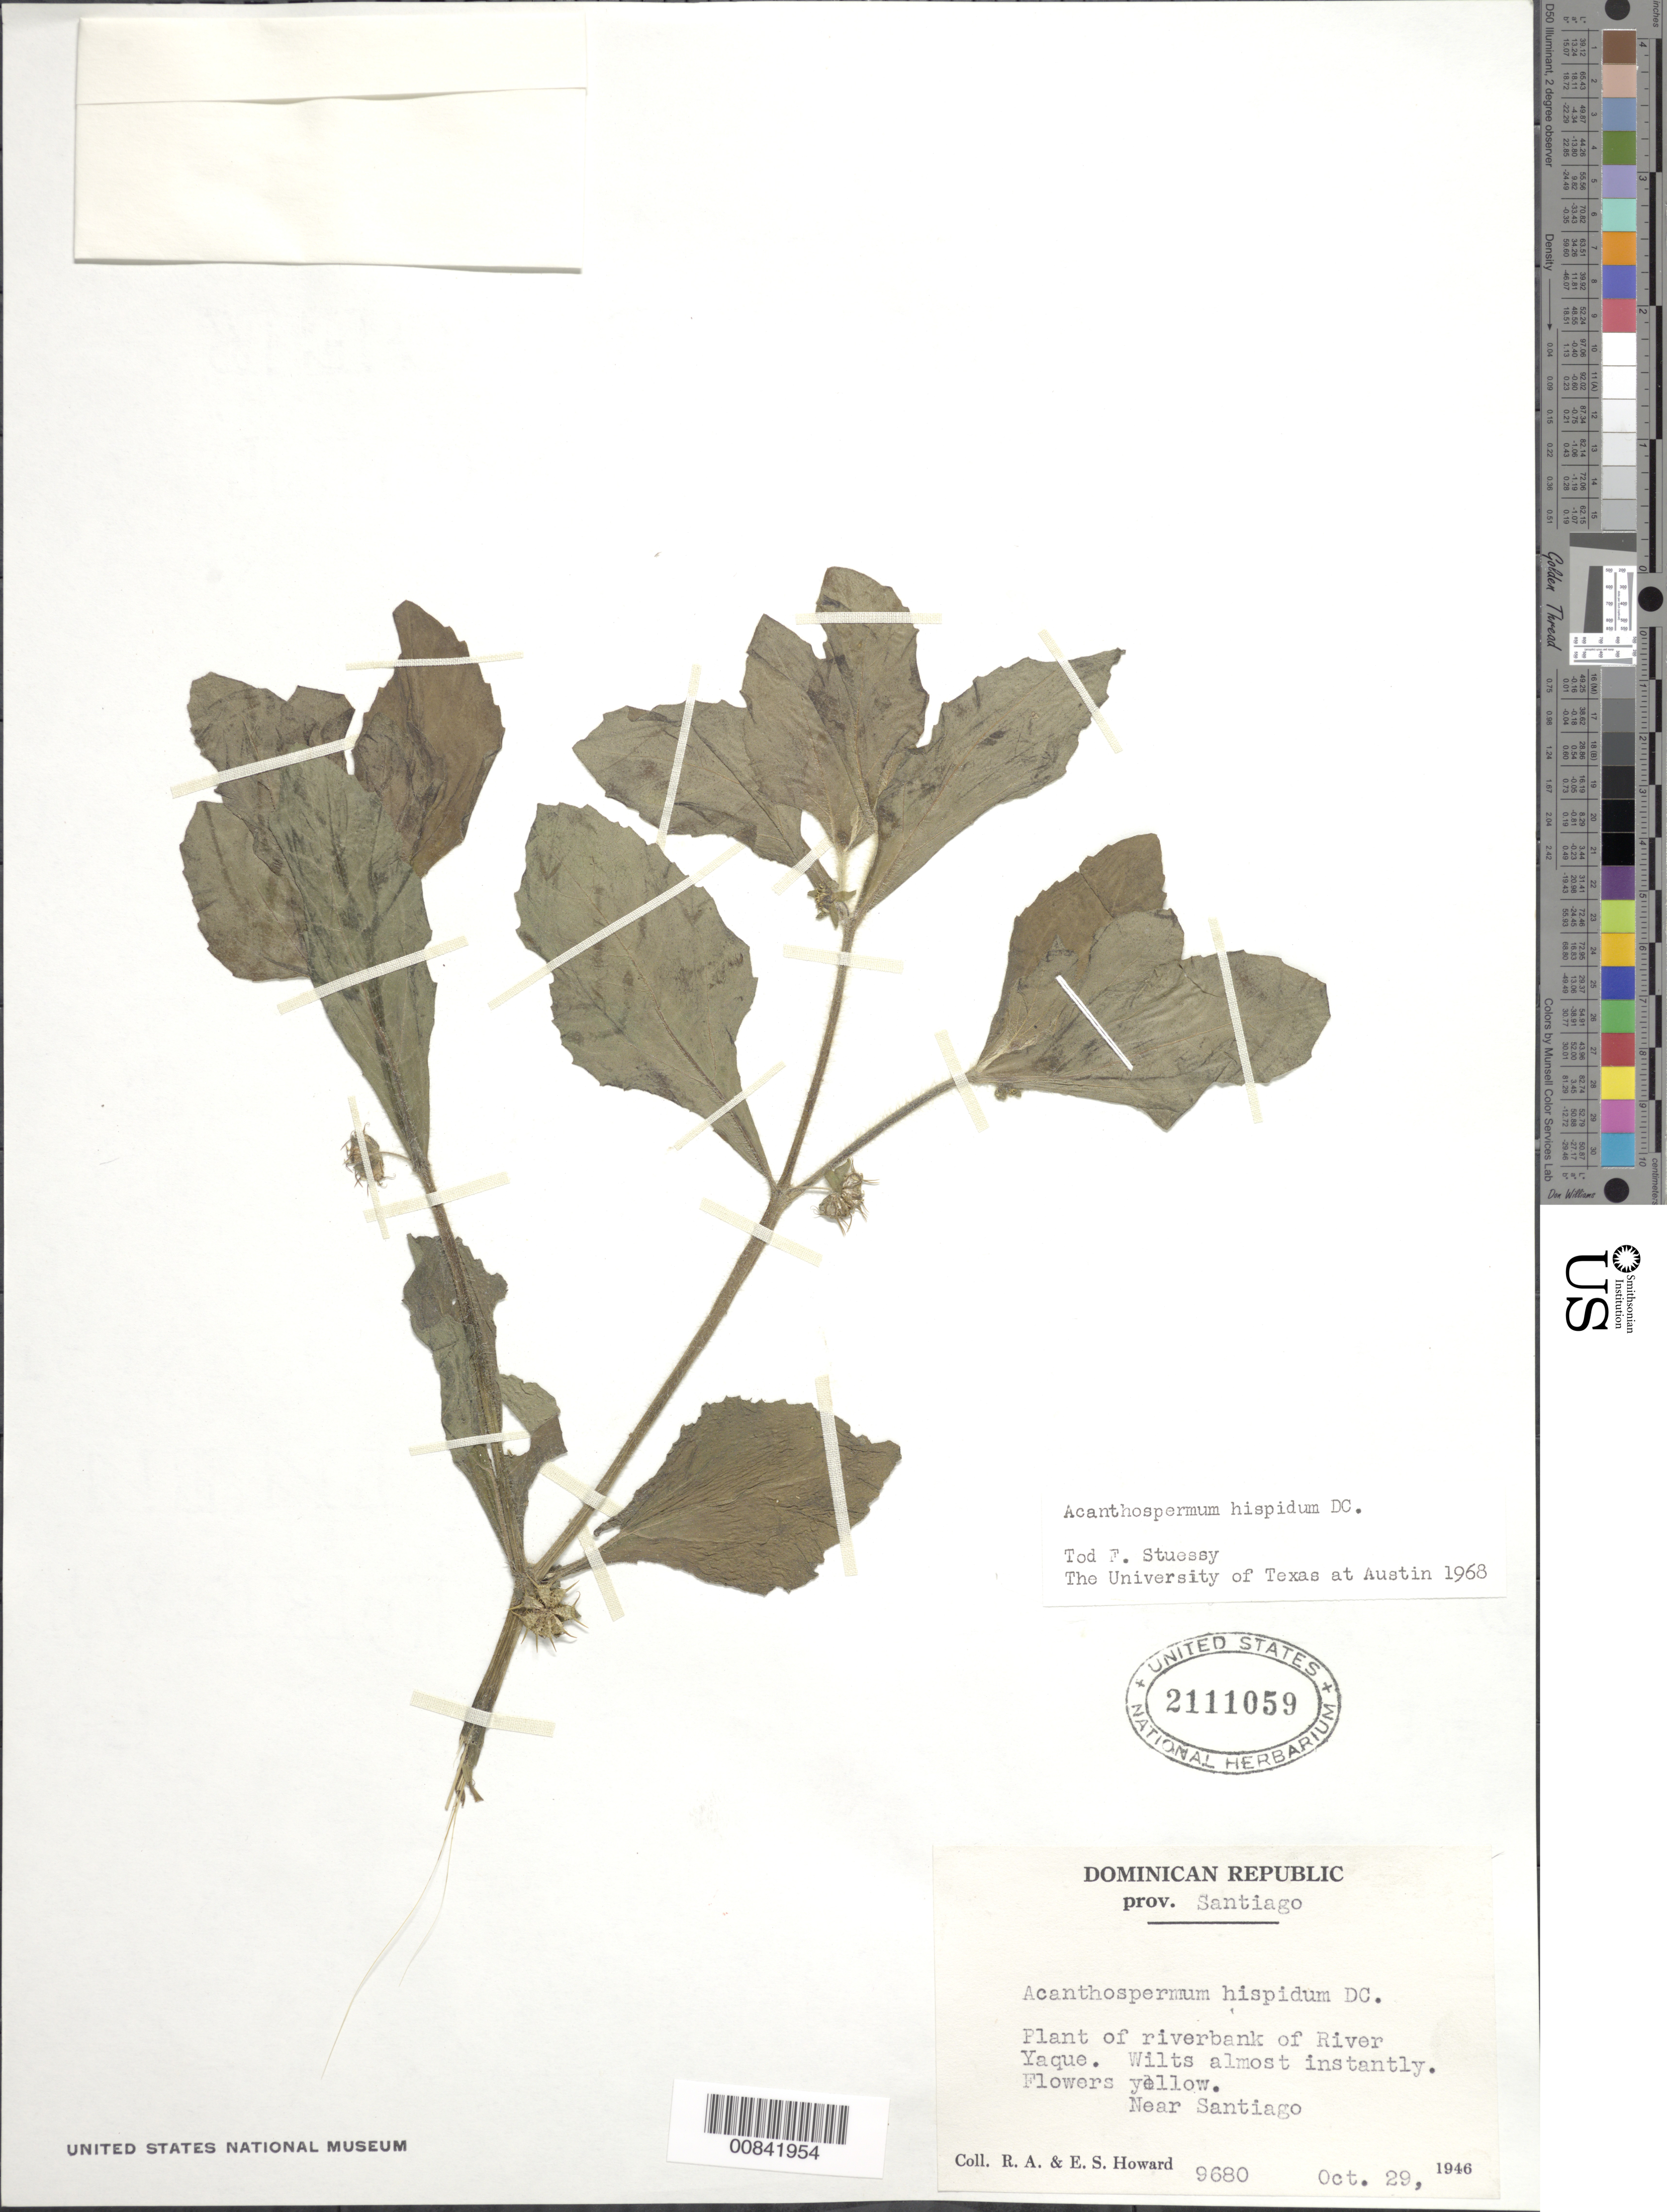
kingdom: Plantae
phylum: Tracheophyta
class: Magnoliopsida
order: Asterales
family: Asteraceae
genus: Acanthospermum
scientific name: Acanthospermum hispidum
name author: DC.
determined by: Stuessy, T. F.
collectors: R. A. Howard & E. S. Howard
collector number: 9680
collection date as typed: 29 Oct 1946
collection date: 1946-10-29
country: Dominican Republic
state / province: Santiago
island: Hispaniola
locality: River Yaque, near Santiago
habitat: Riverbank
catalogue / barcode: US 2111059